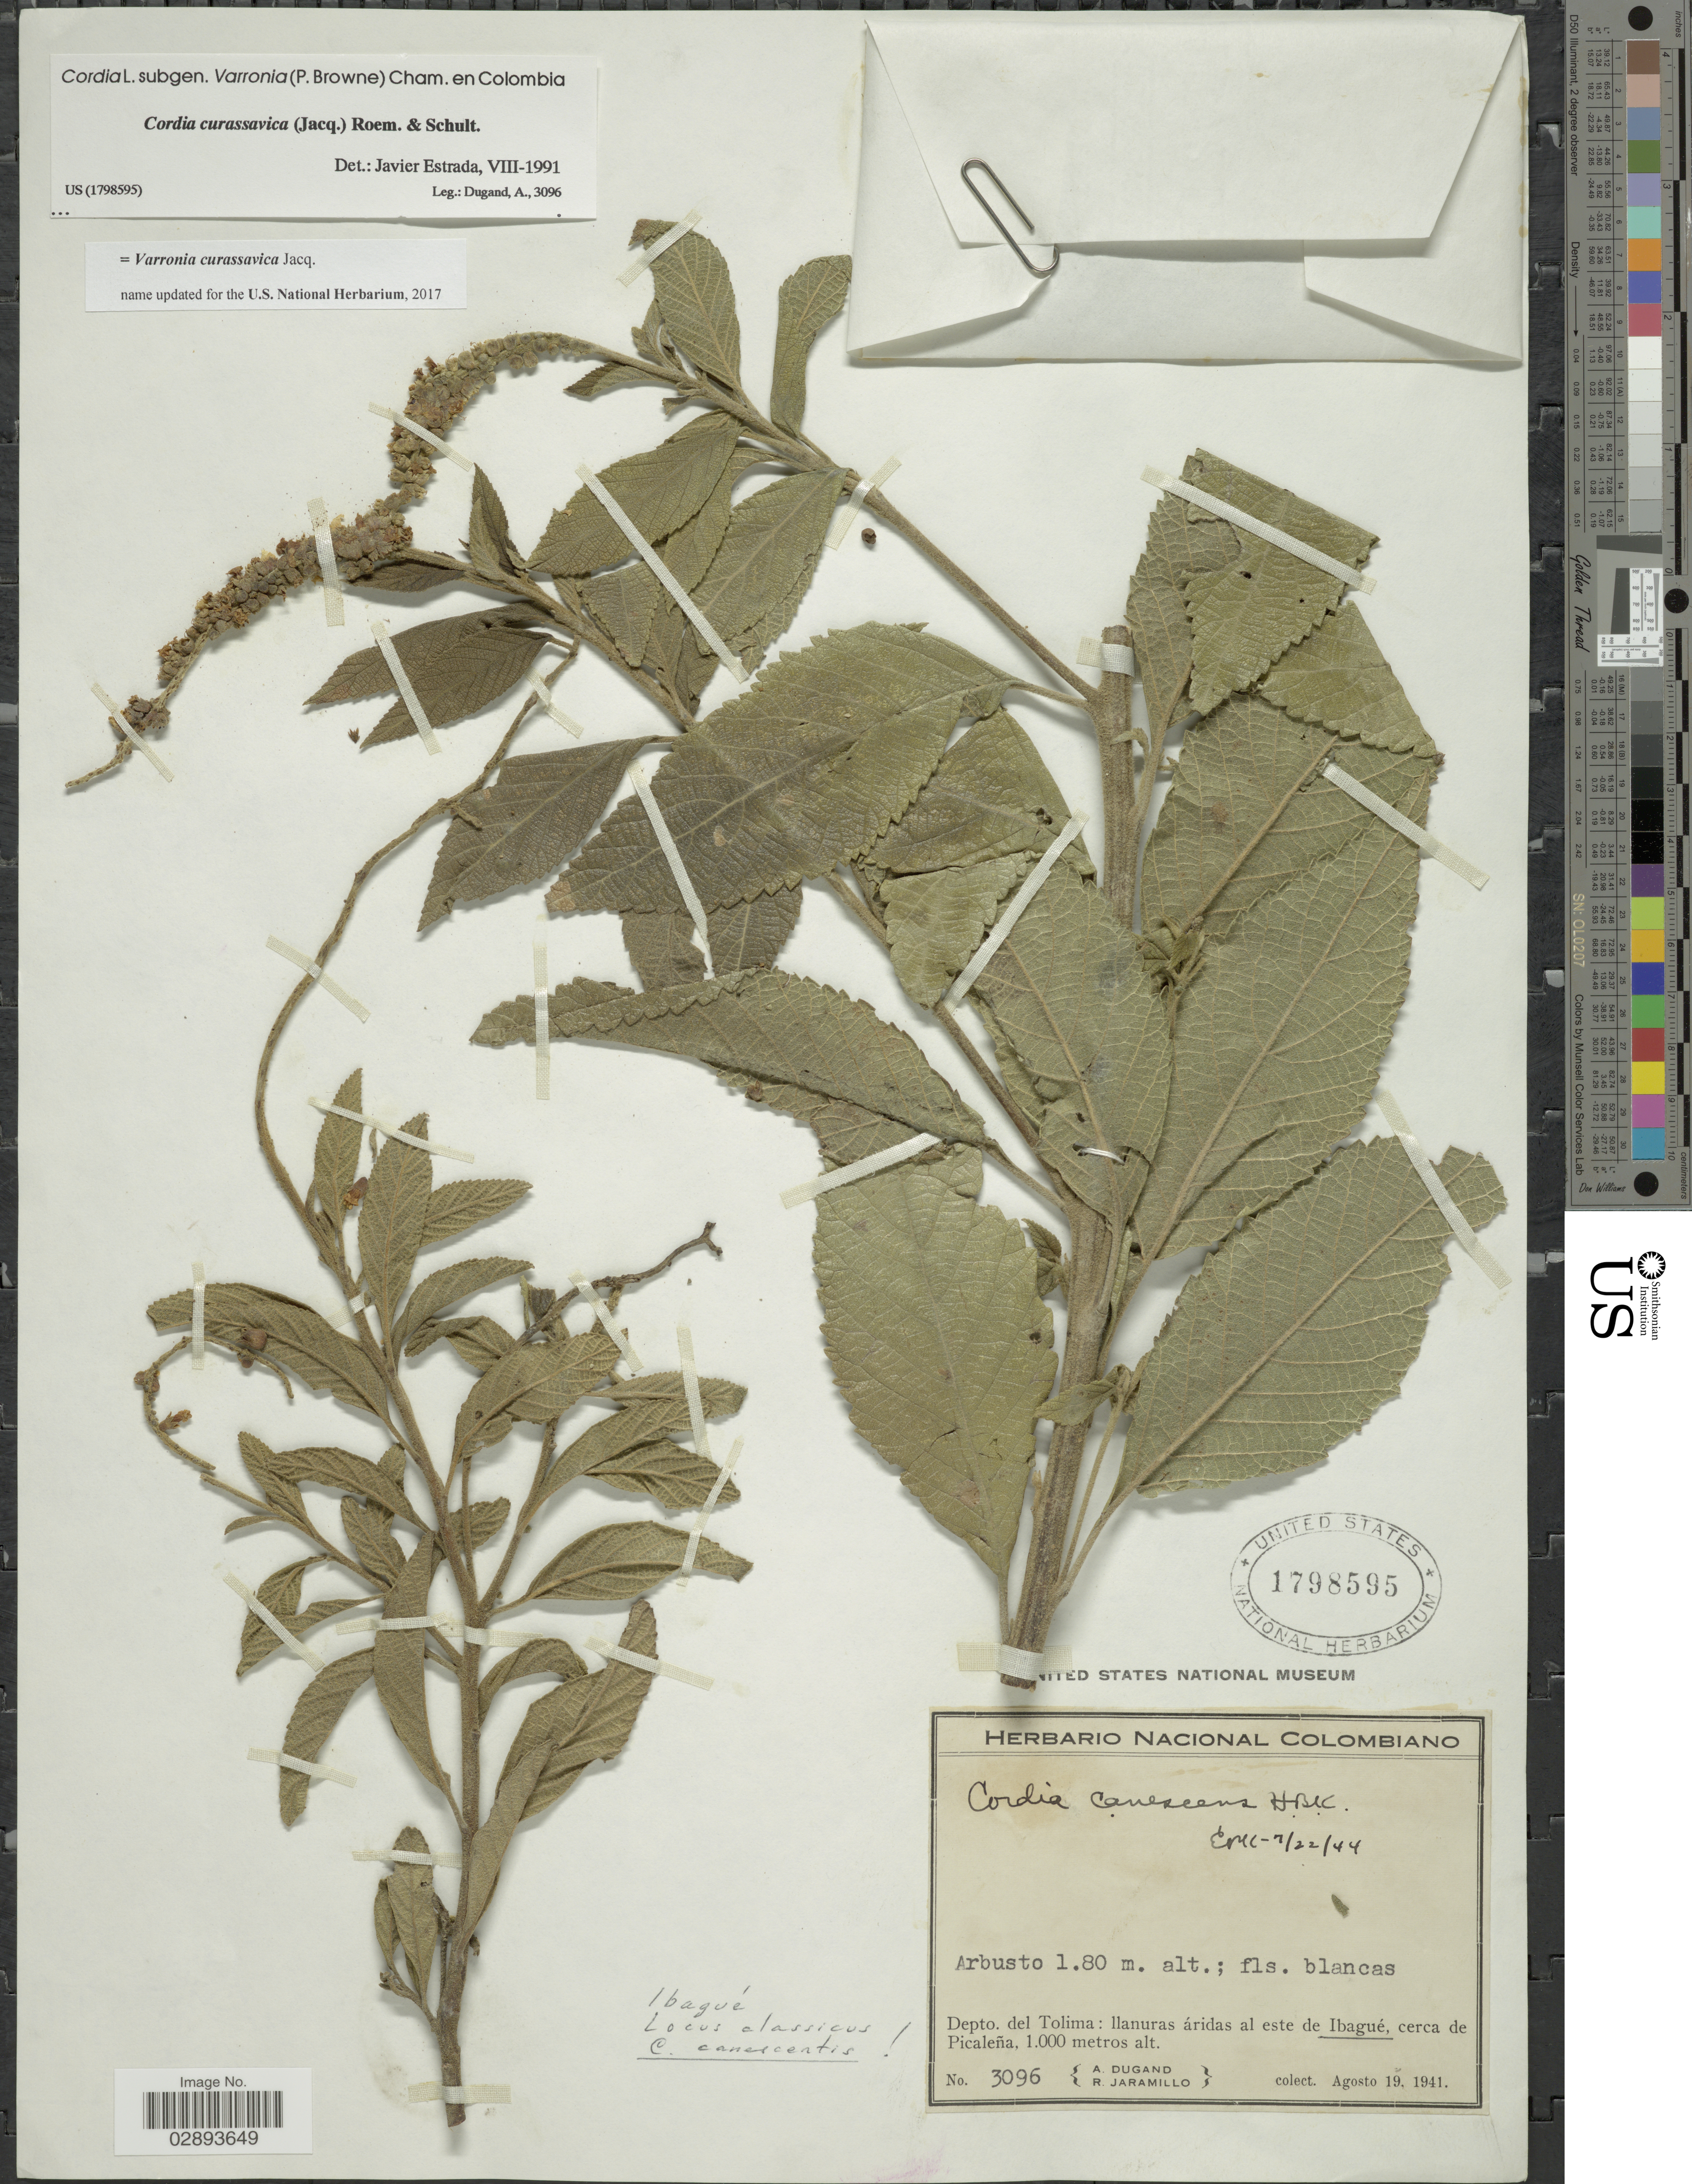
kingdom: Plantae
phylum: Tracheophyta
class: Magnoliopsida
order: Boraginales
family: Cordiaceae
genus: Varronia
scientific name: Varronia curassavica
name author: Jacq.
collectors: A. Dugand & R. Jaramillo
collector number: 3096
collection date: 1941-08-19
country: Colombia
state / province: Tolima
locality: Depto. del Tolima: llanuras áridas al este de Ibagué, cerca de Picaleña.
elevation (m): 1000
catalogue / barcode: US 1798595